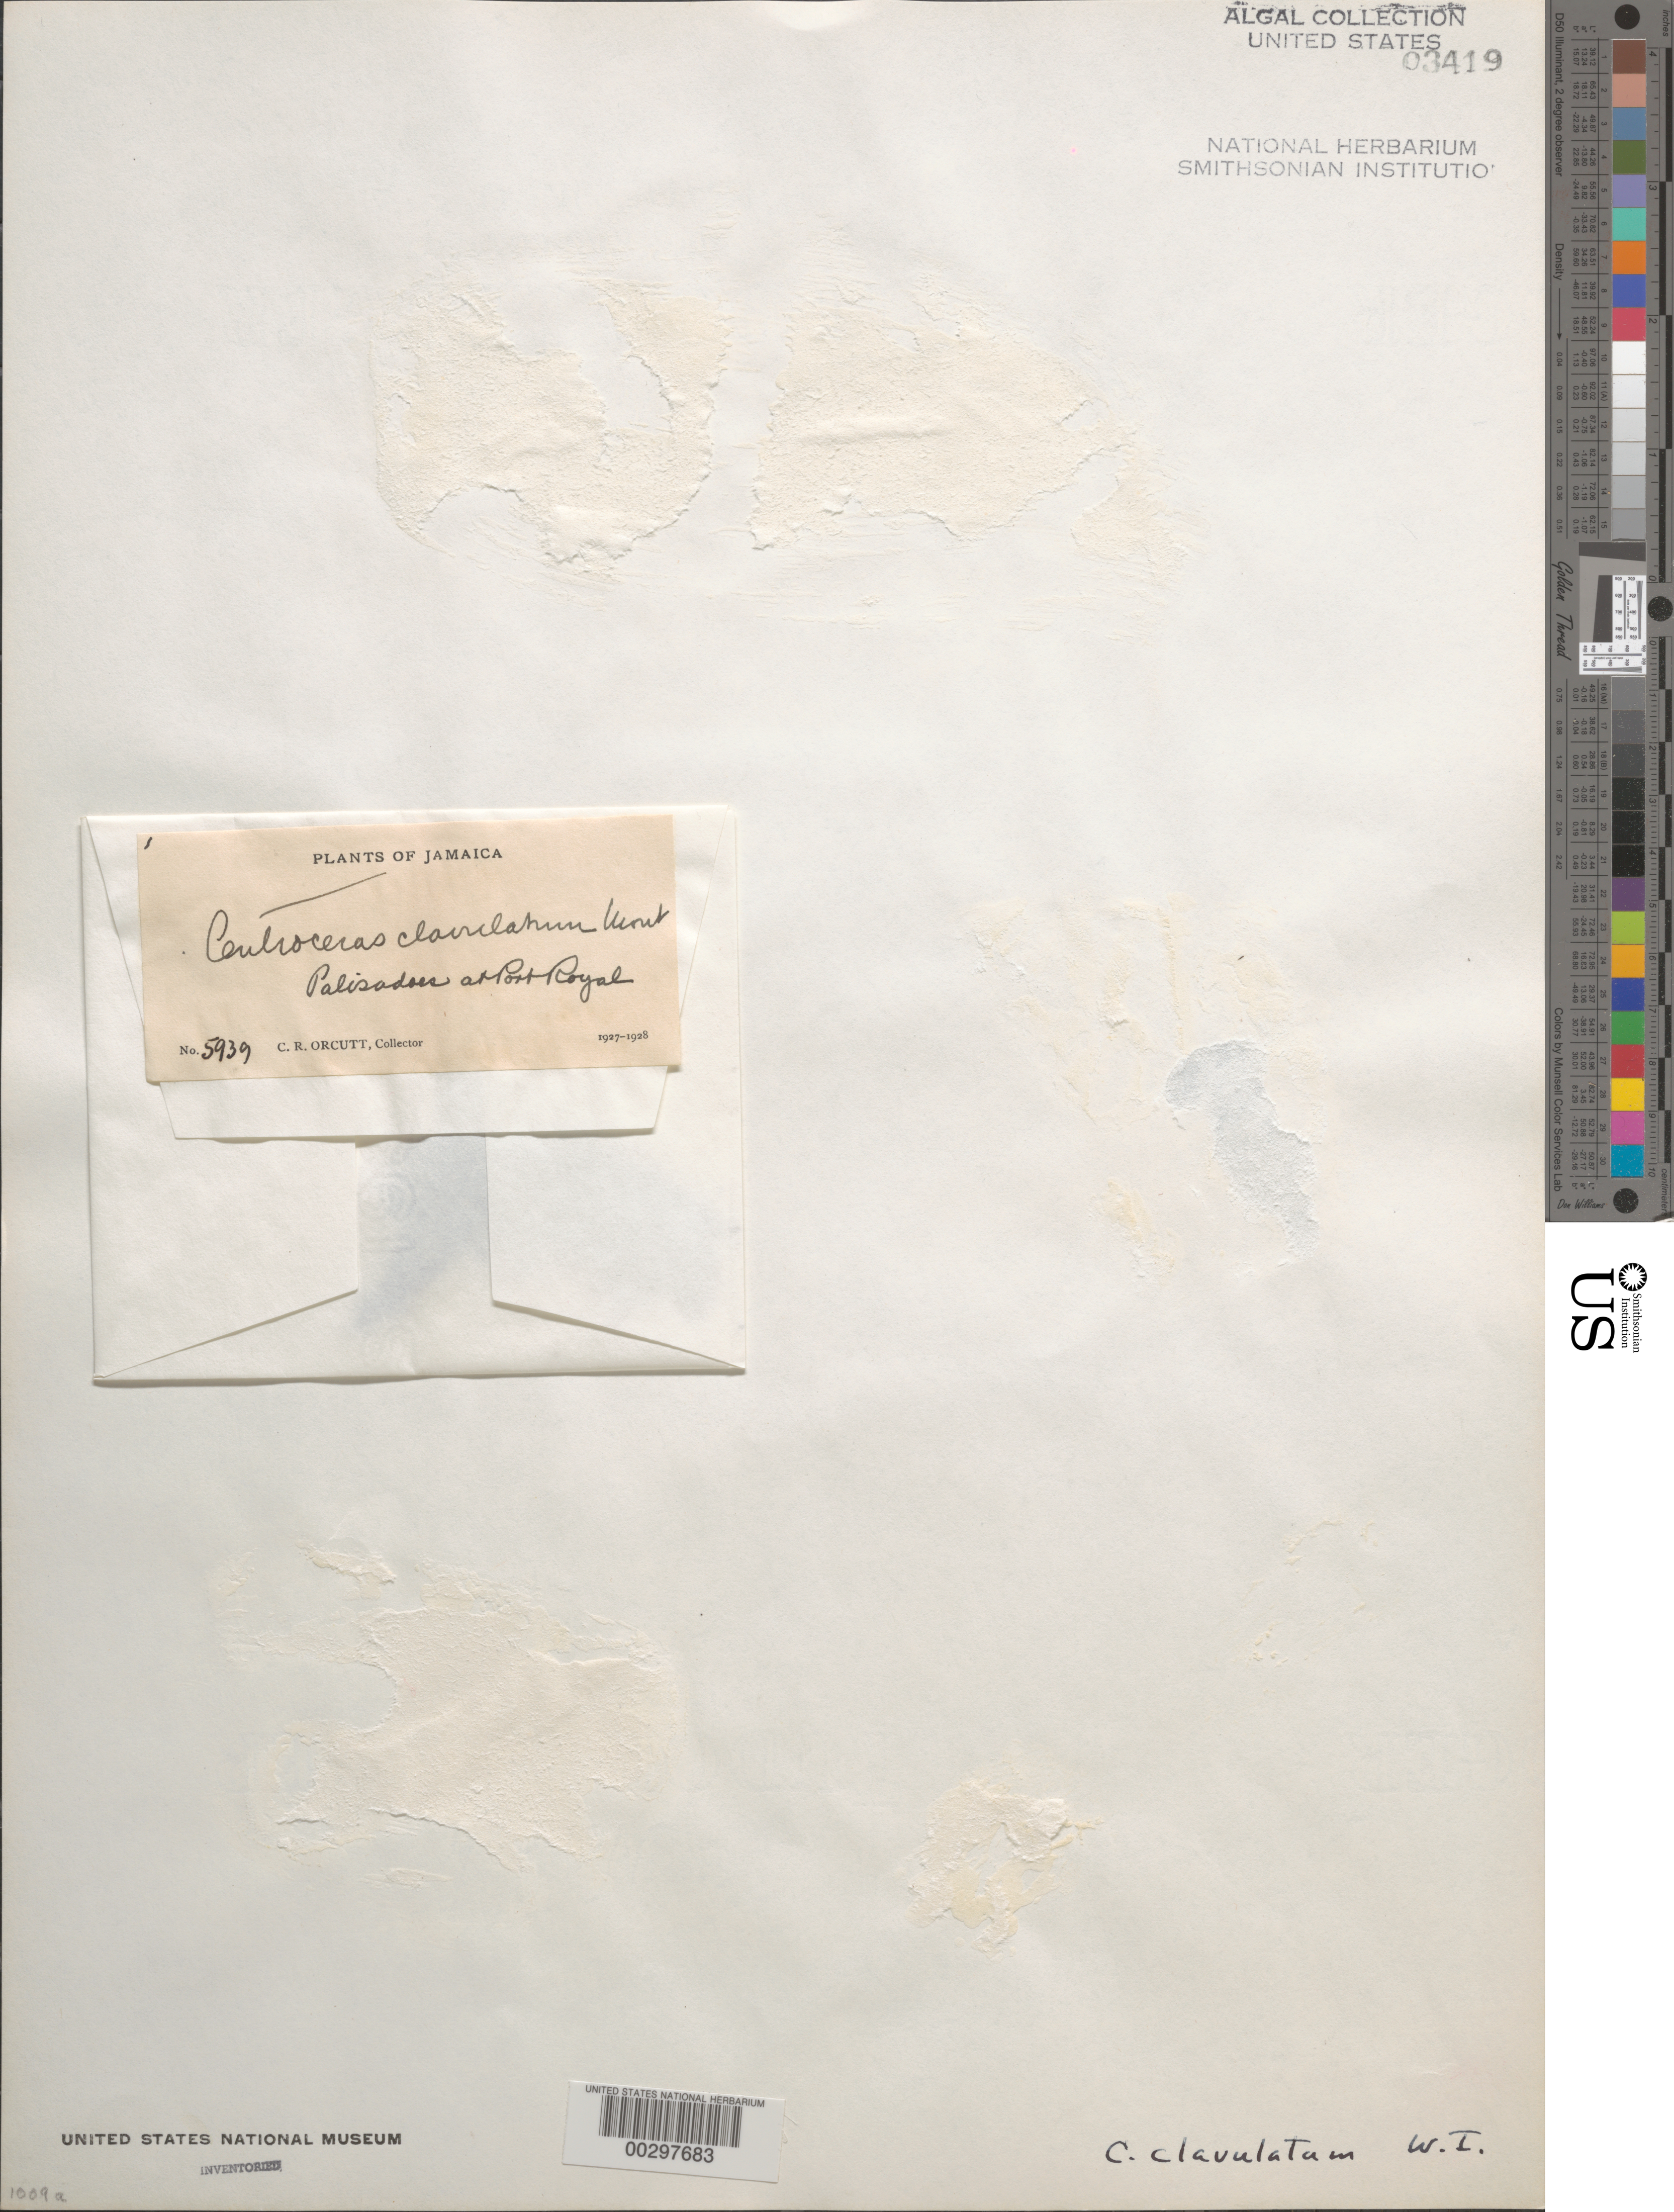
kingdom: Plantae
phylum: Rhodophyta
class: Florideophyceae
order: Ceramiales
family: Ceramiaceae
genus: Centroceras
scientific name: Centroceras clavulatum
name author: (C. Agardh) Mont.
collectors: H. H. Bartlett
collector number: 5939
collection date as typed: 1927 OR -- --- 1928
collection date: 1927 or 1928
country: Jamaica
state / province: Kingston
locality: Palisadoes, port royal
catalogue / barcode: US 3419